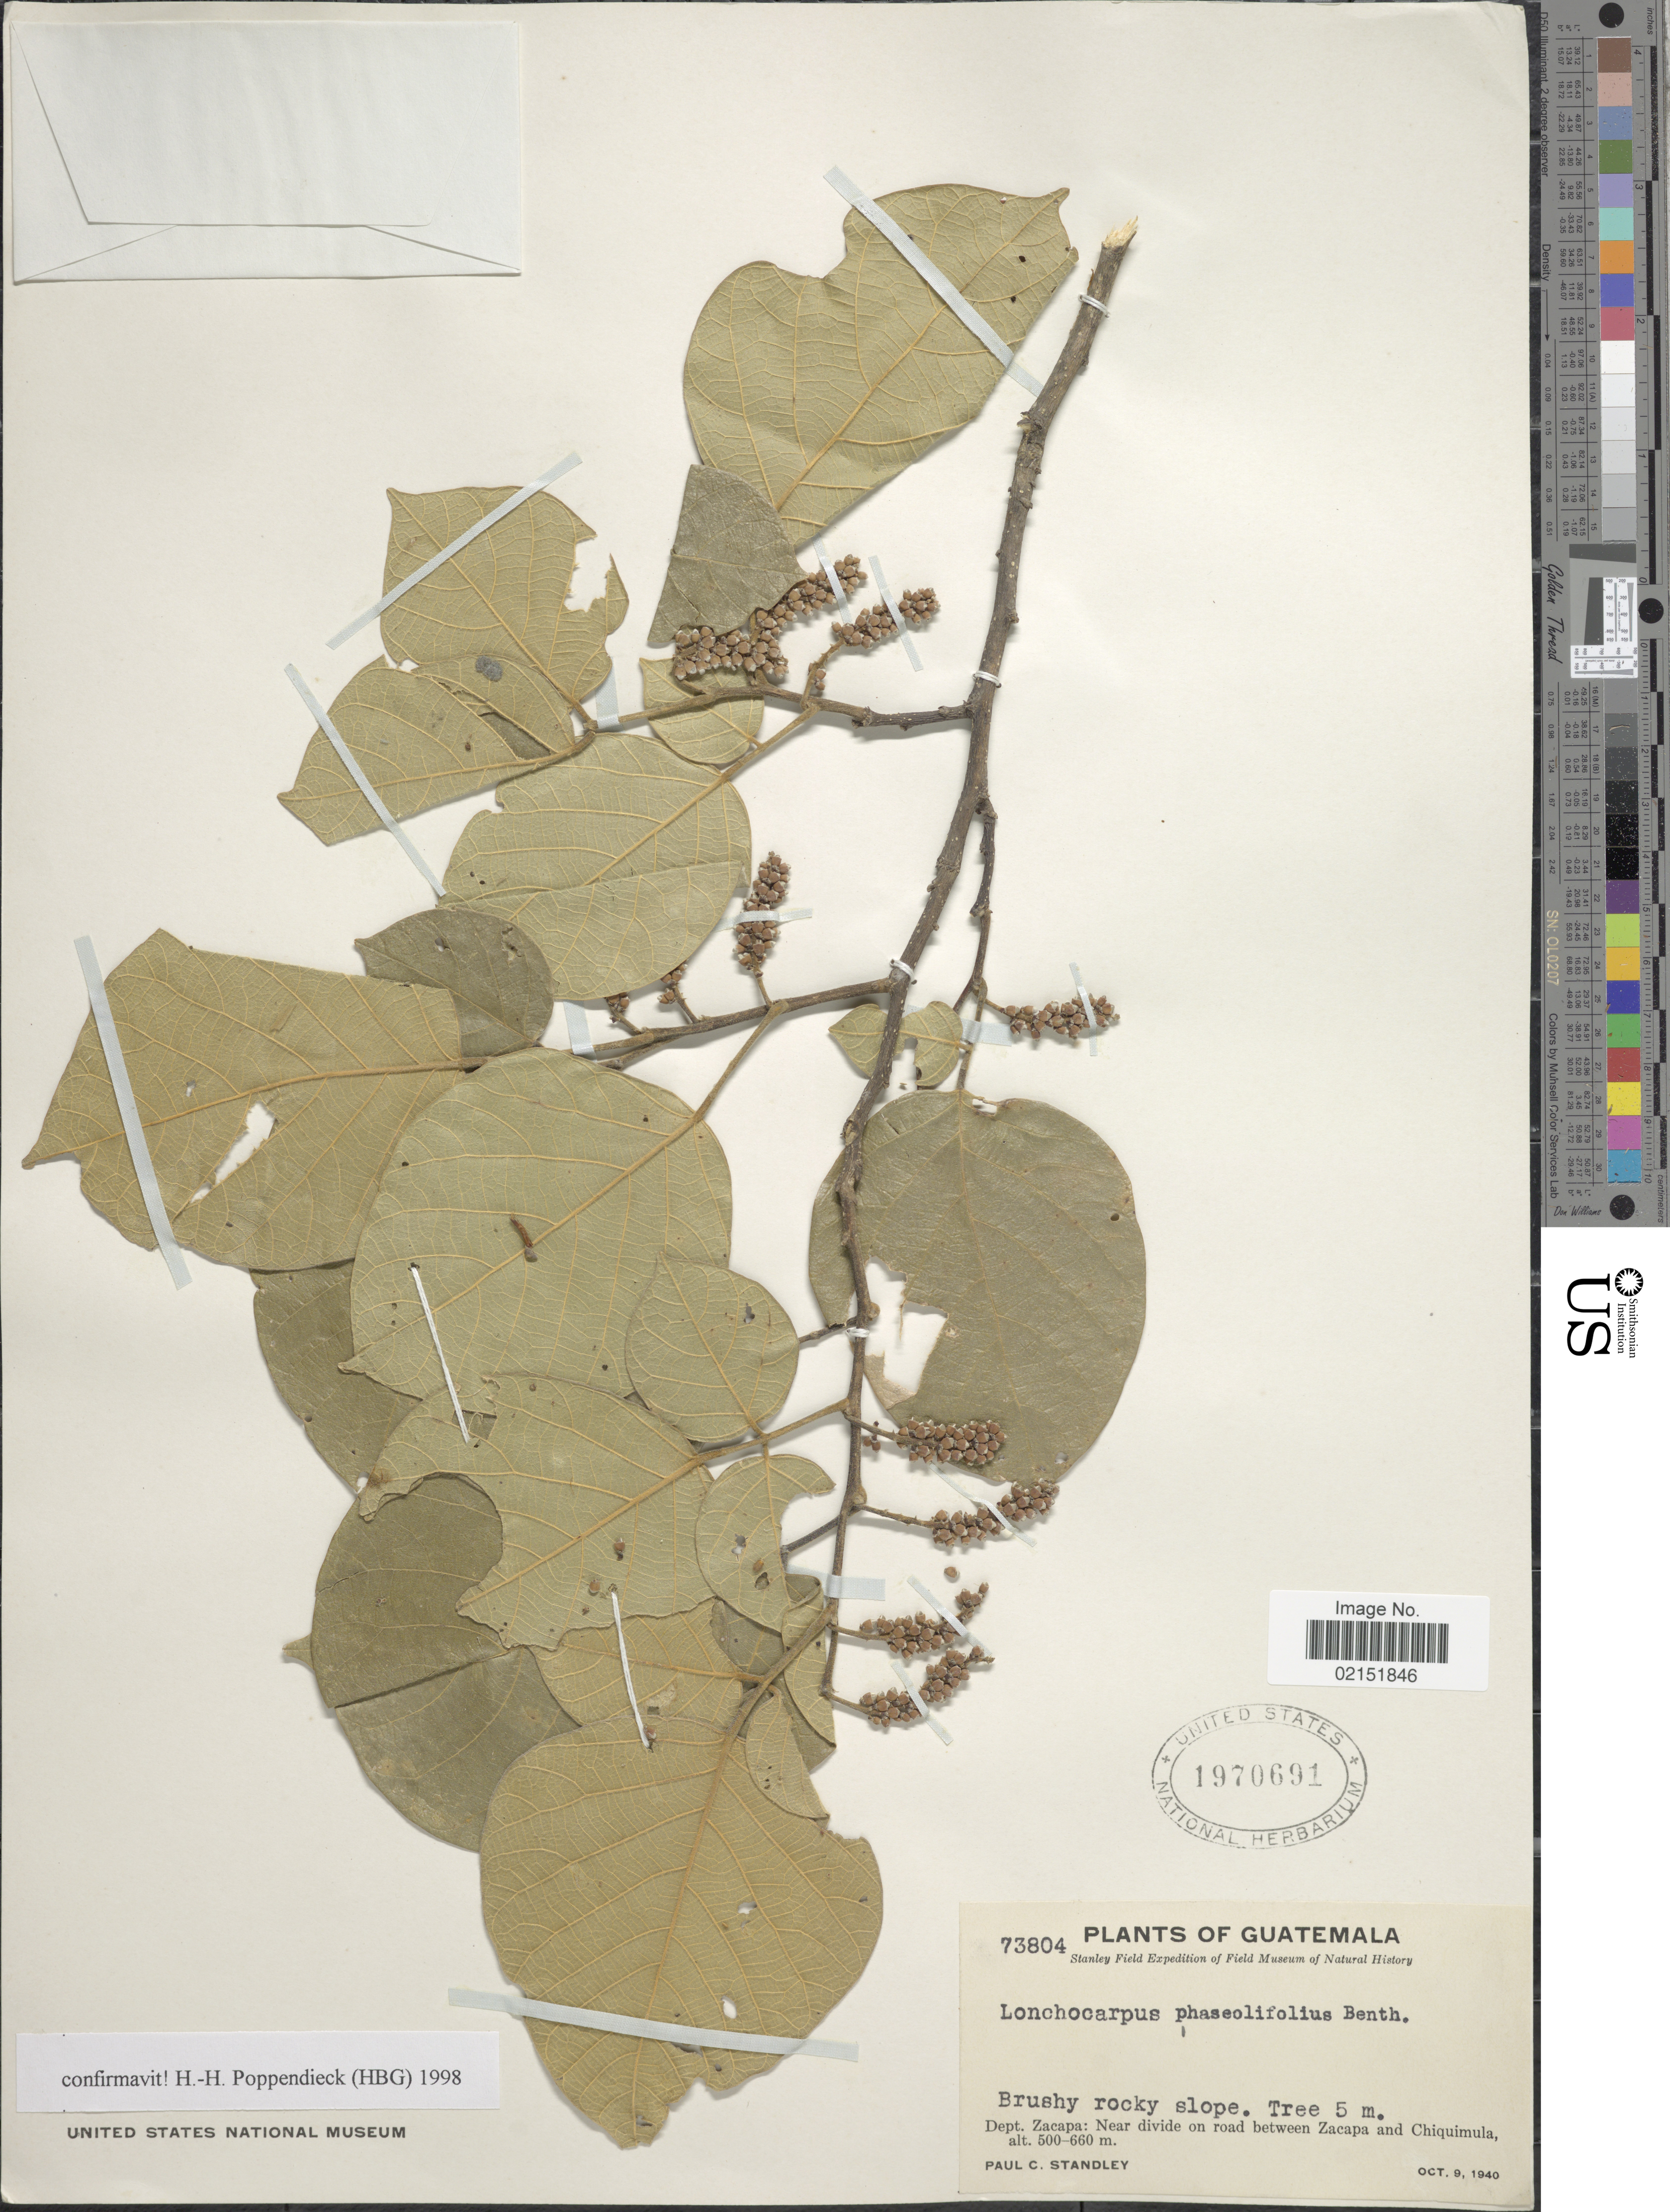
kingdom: Plantae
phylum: Tracheophyta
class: Magnoliopsida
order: Fabales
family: Fabaceae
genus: Lonchocarpus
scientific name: Lonchocarpus phaseolifolius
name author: Benth.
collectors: P. C. Standley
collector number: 73804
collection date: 1940-10-09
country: Guatemala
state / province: Zacapa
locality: Near divide on road between Zacapa and Chiquimula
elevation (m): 500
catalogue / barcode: US 1970691